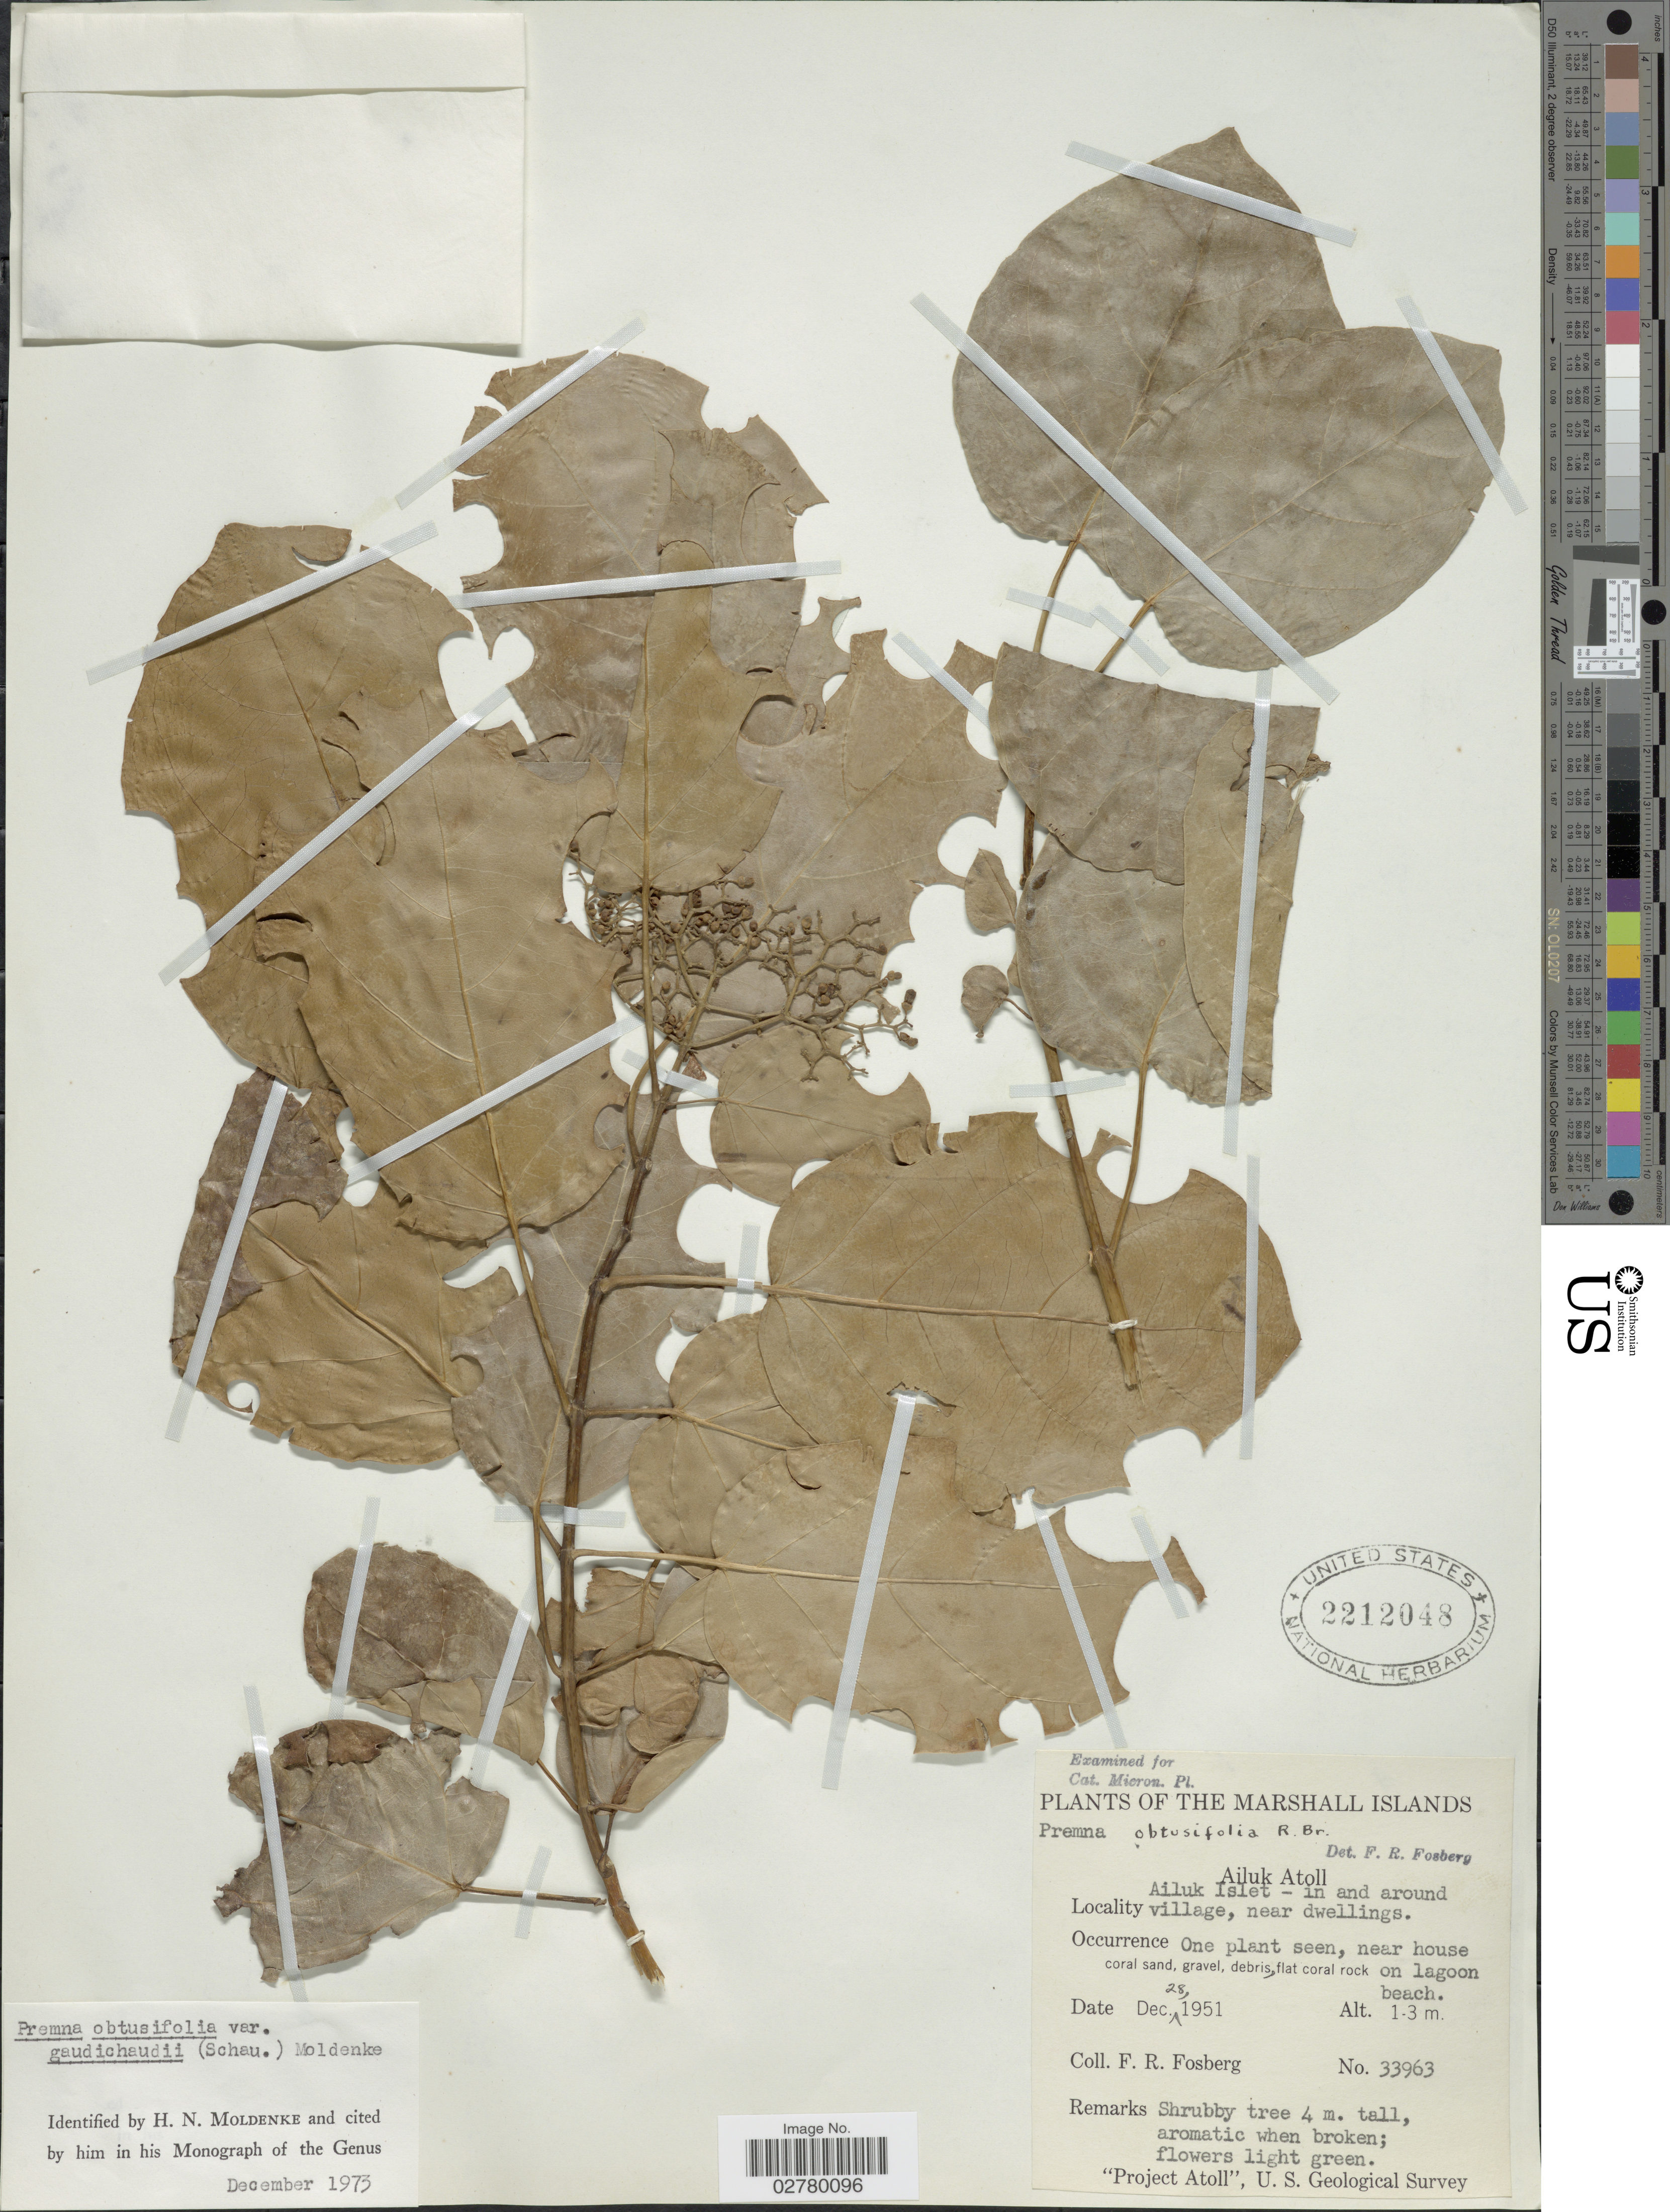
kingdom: Plantae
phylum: Tracheophyta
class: Magnoliopsida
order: Lamiales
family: Lamiaceae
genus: Premna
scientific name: Premna obtusifolia var. gaudichaudii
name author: (Schauer) Moldenke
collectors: F. R. Fosberg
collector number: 33963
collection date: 1951-12-28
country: Marshall Islands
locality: Ailuk Atoll. Ailuk Islet - in and around village, near dwellings.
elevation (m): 1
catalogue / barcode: US 2212048